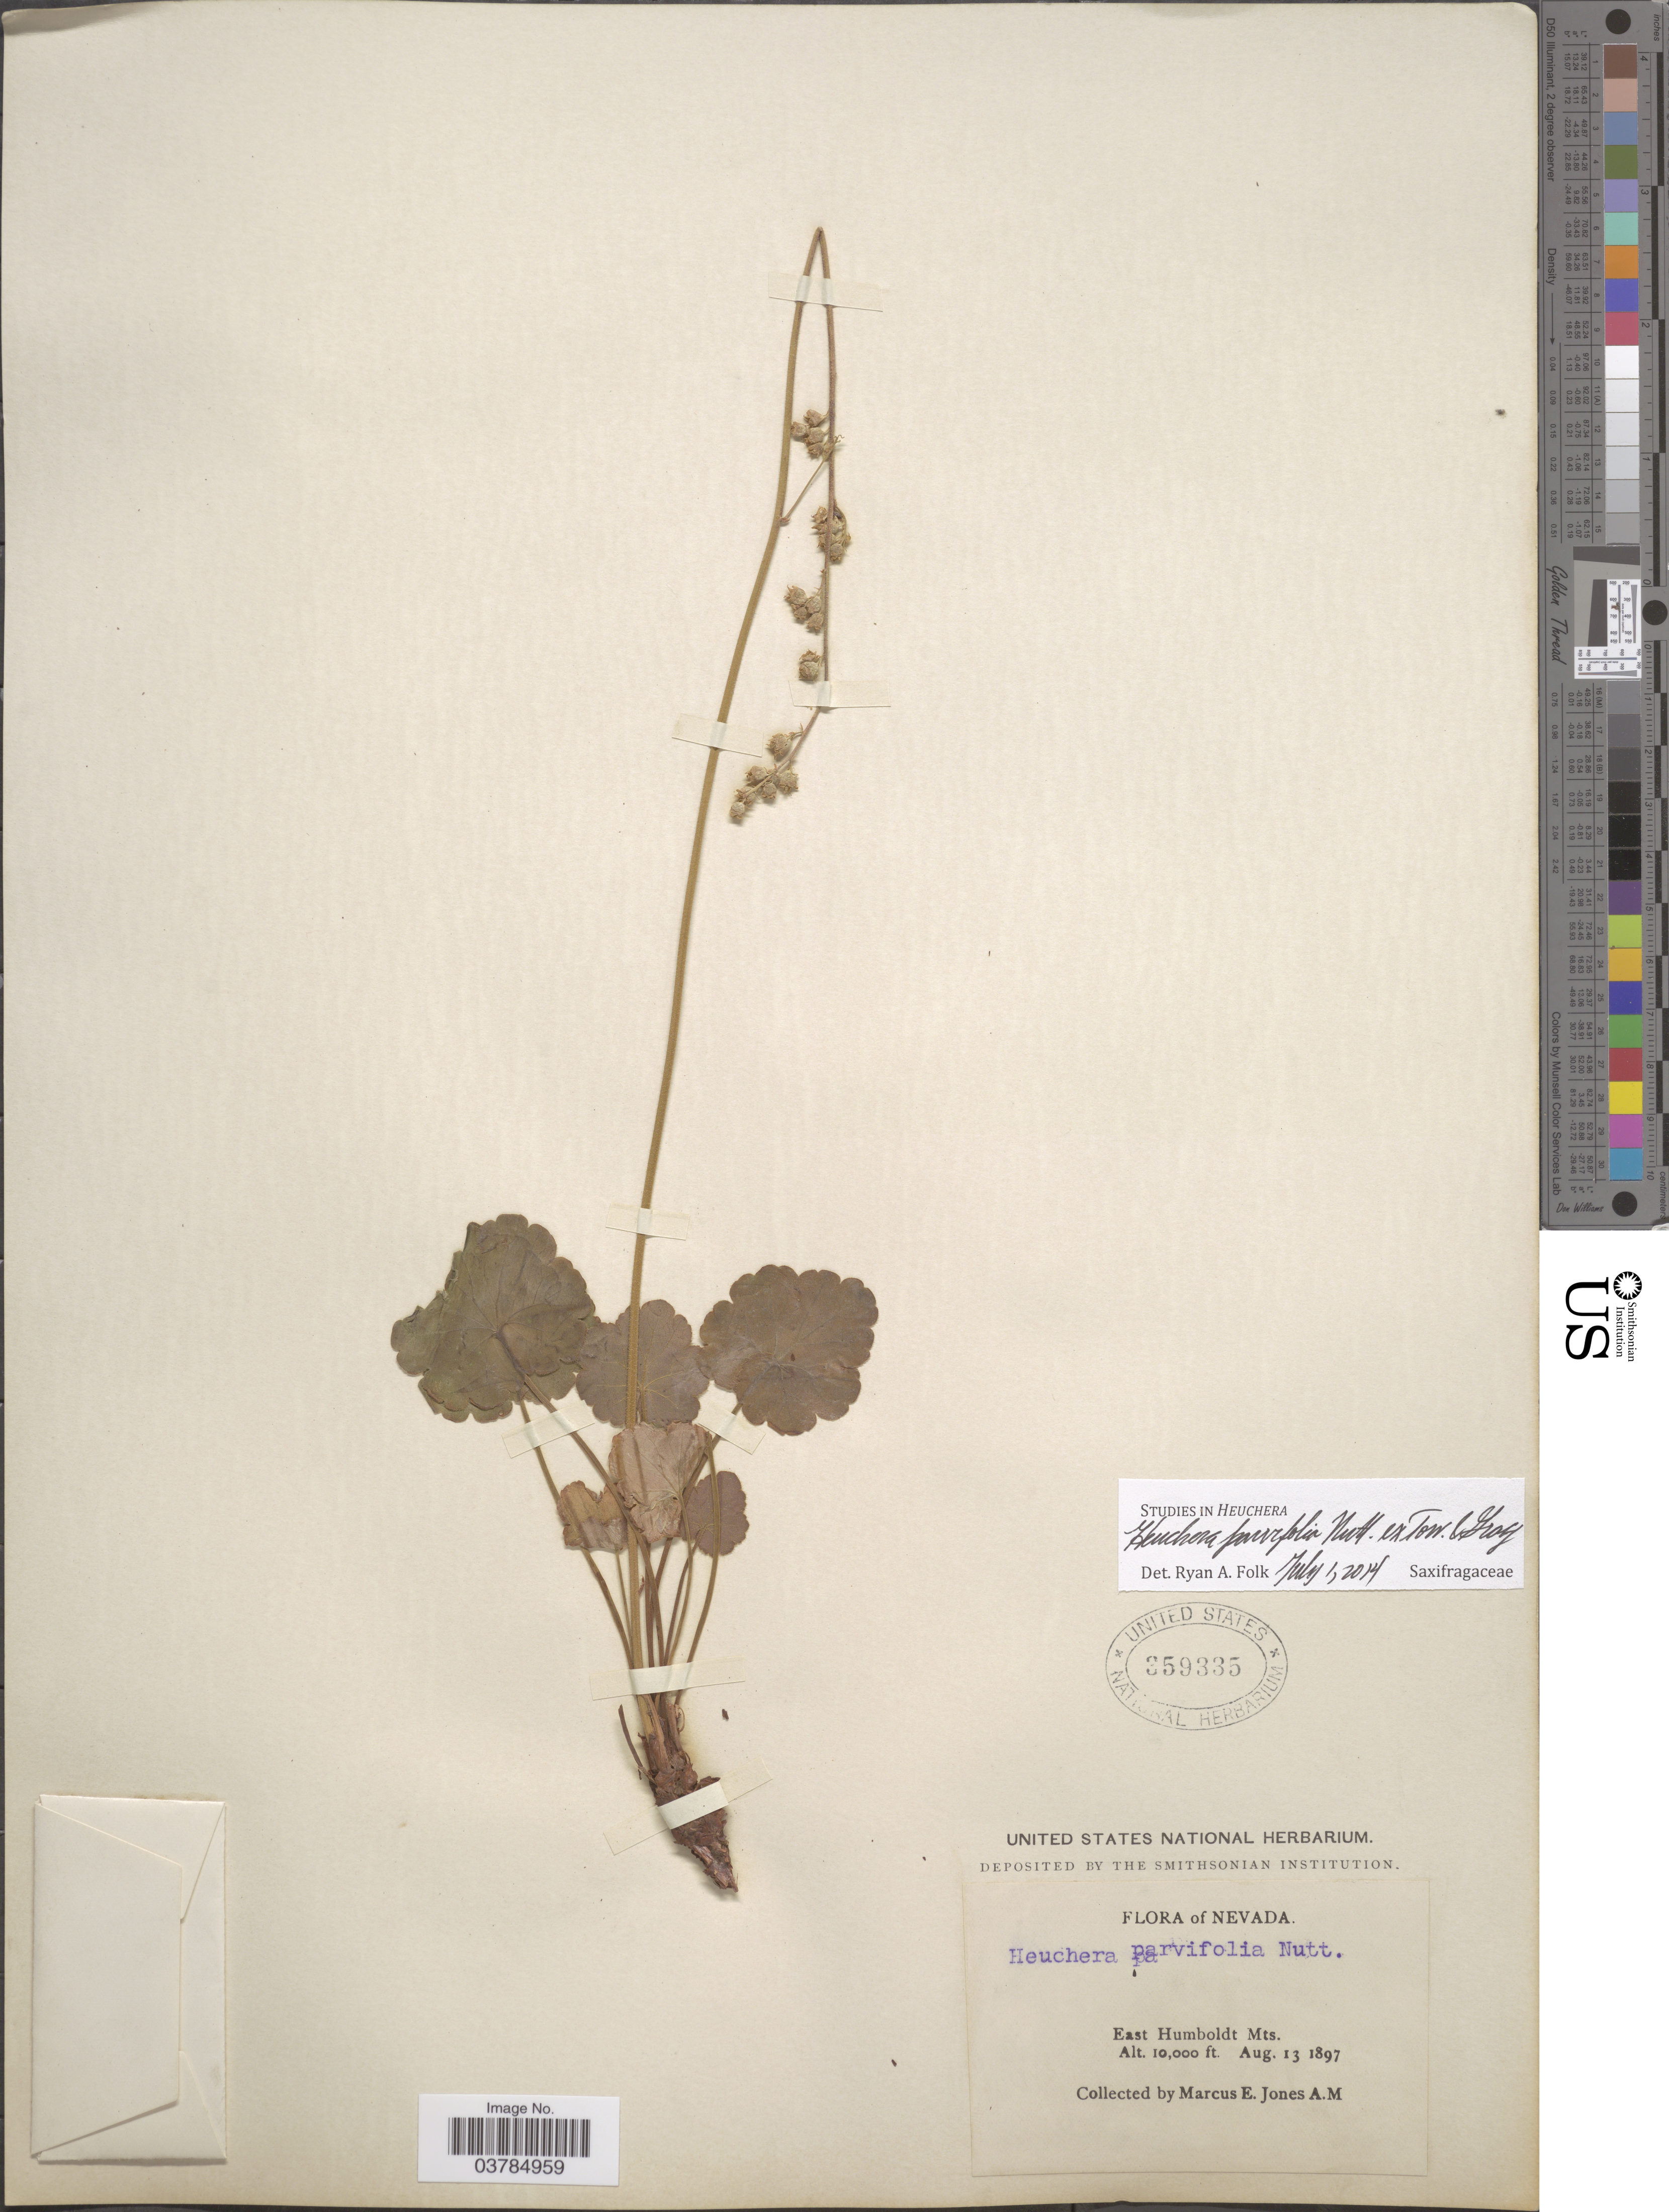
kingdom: Plantae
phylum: Tracheophyta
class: Magnoliopsida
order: Saxifragales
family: Saxifragaceae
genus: Heuchera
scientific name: Heuchera parvifolia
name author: Nutt.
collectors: M. E. Jones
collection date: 1897-08-13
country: United States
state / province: Nevada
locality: East Humboldt Mts.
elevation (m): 3048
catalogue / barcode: US 359335